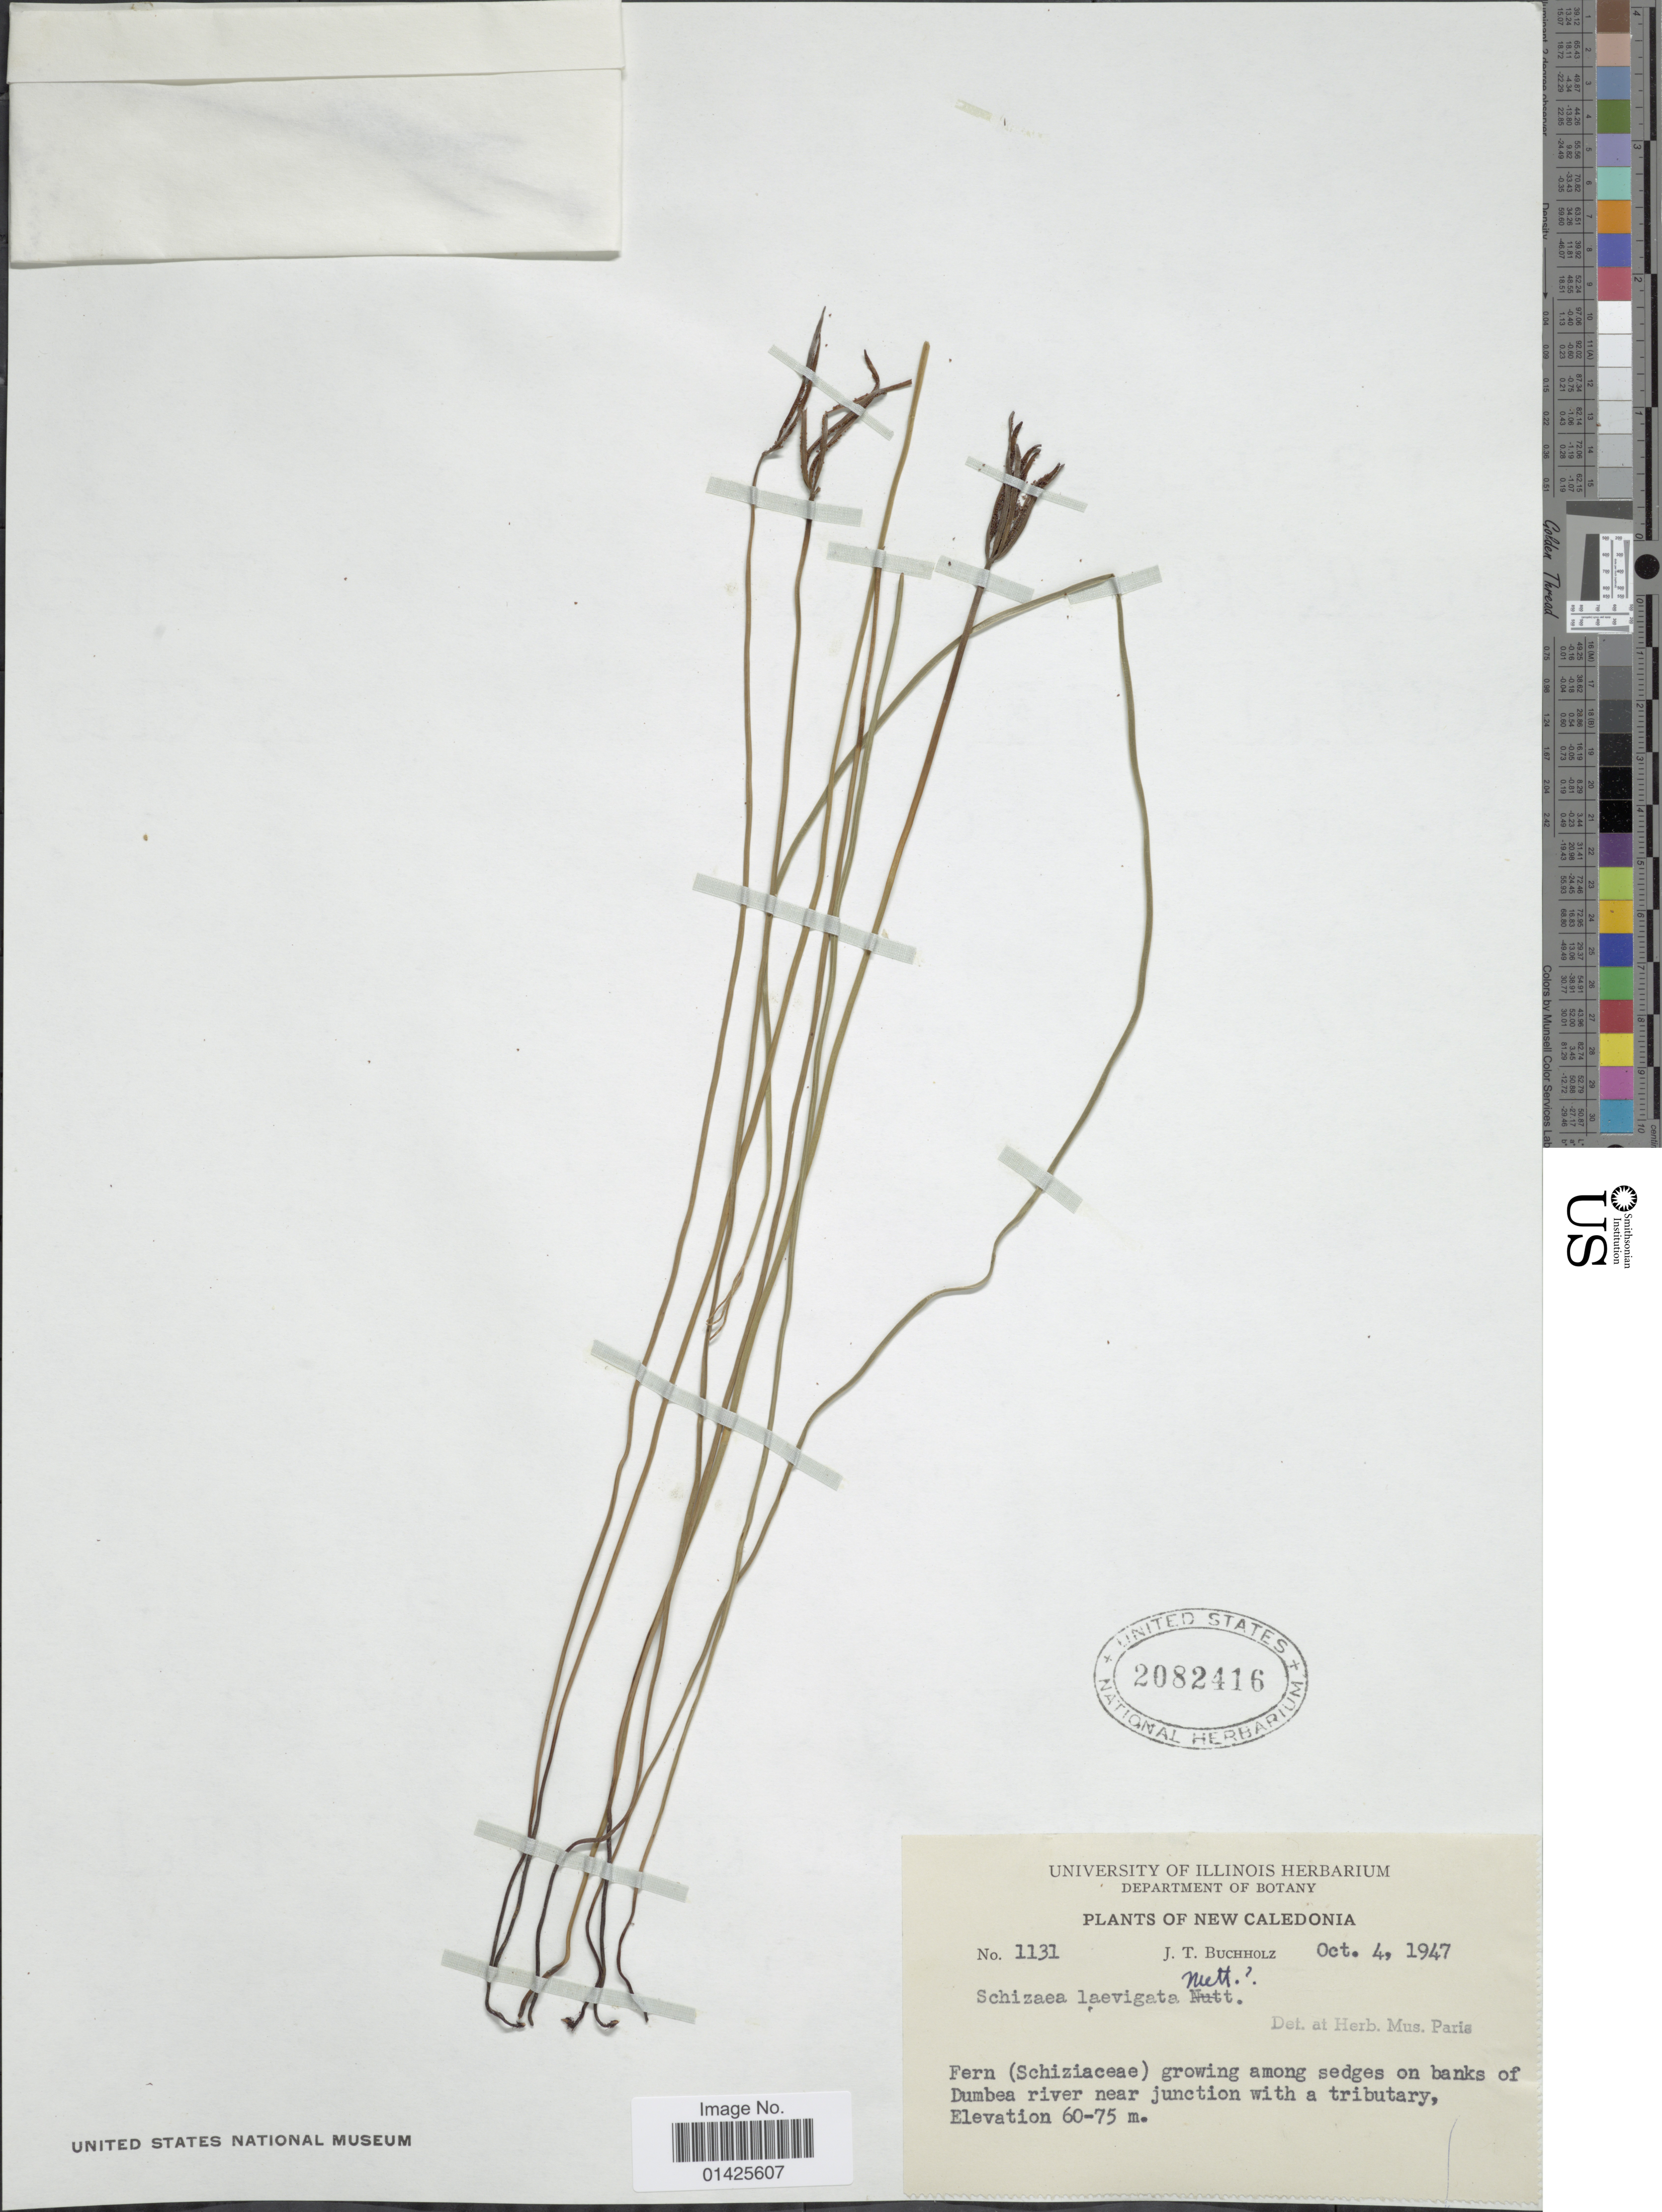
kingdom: Plantae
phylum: Tracheophyta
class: Polypodiopsida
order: Schizaeales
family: Schizaeaceae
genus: Actinostachys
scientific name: Actinostachys laevigata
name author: (Mett.) C.F. Reed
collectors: J. T. Buchholz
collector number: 1131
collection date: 1947-10-01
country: New Caledonia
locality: Growing among sedges on banks of Dumbea river near junction with a tribatry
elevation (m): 60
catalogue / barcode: US 2082416